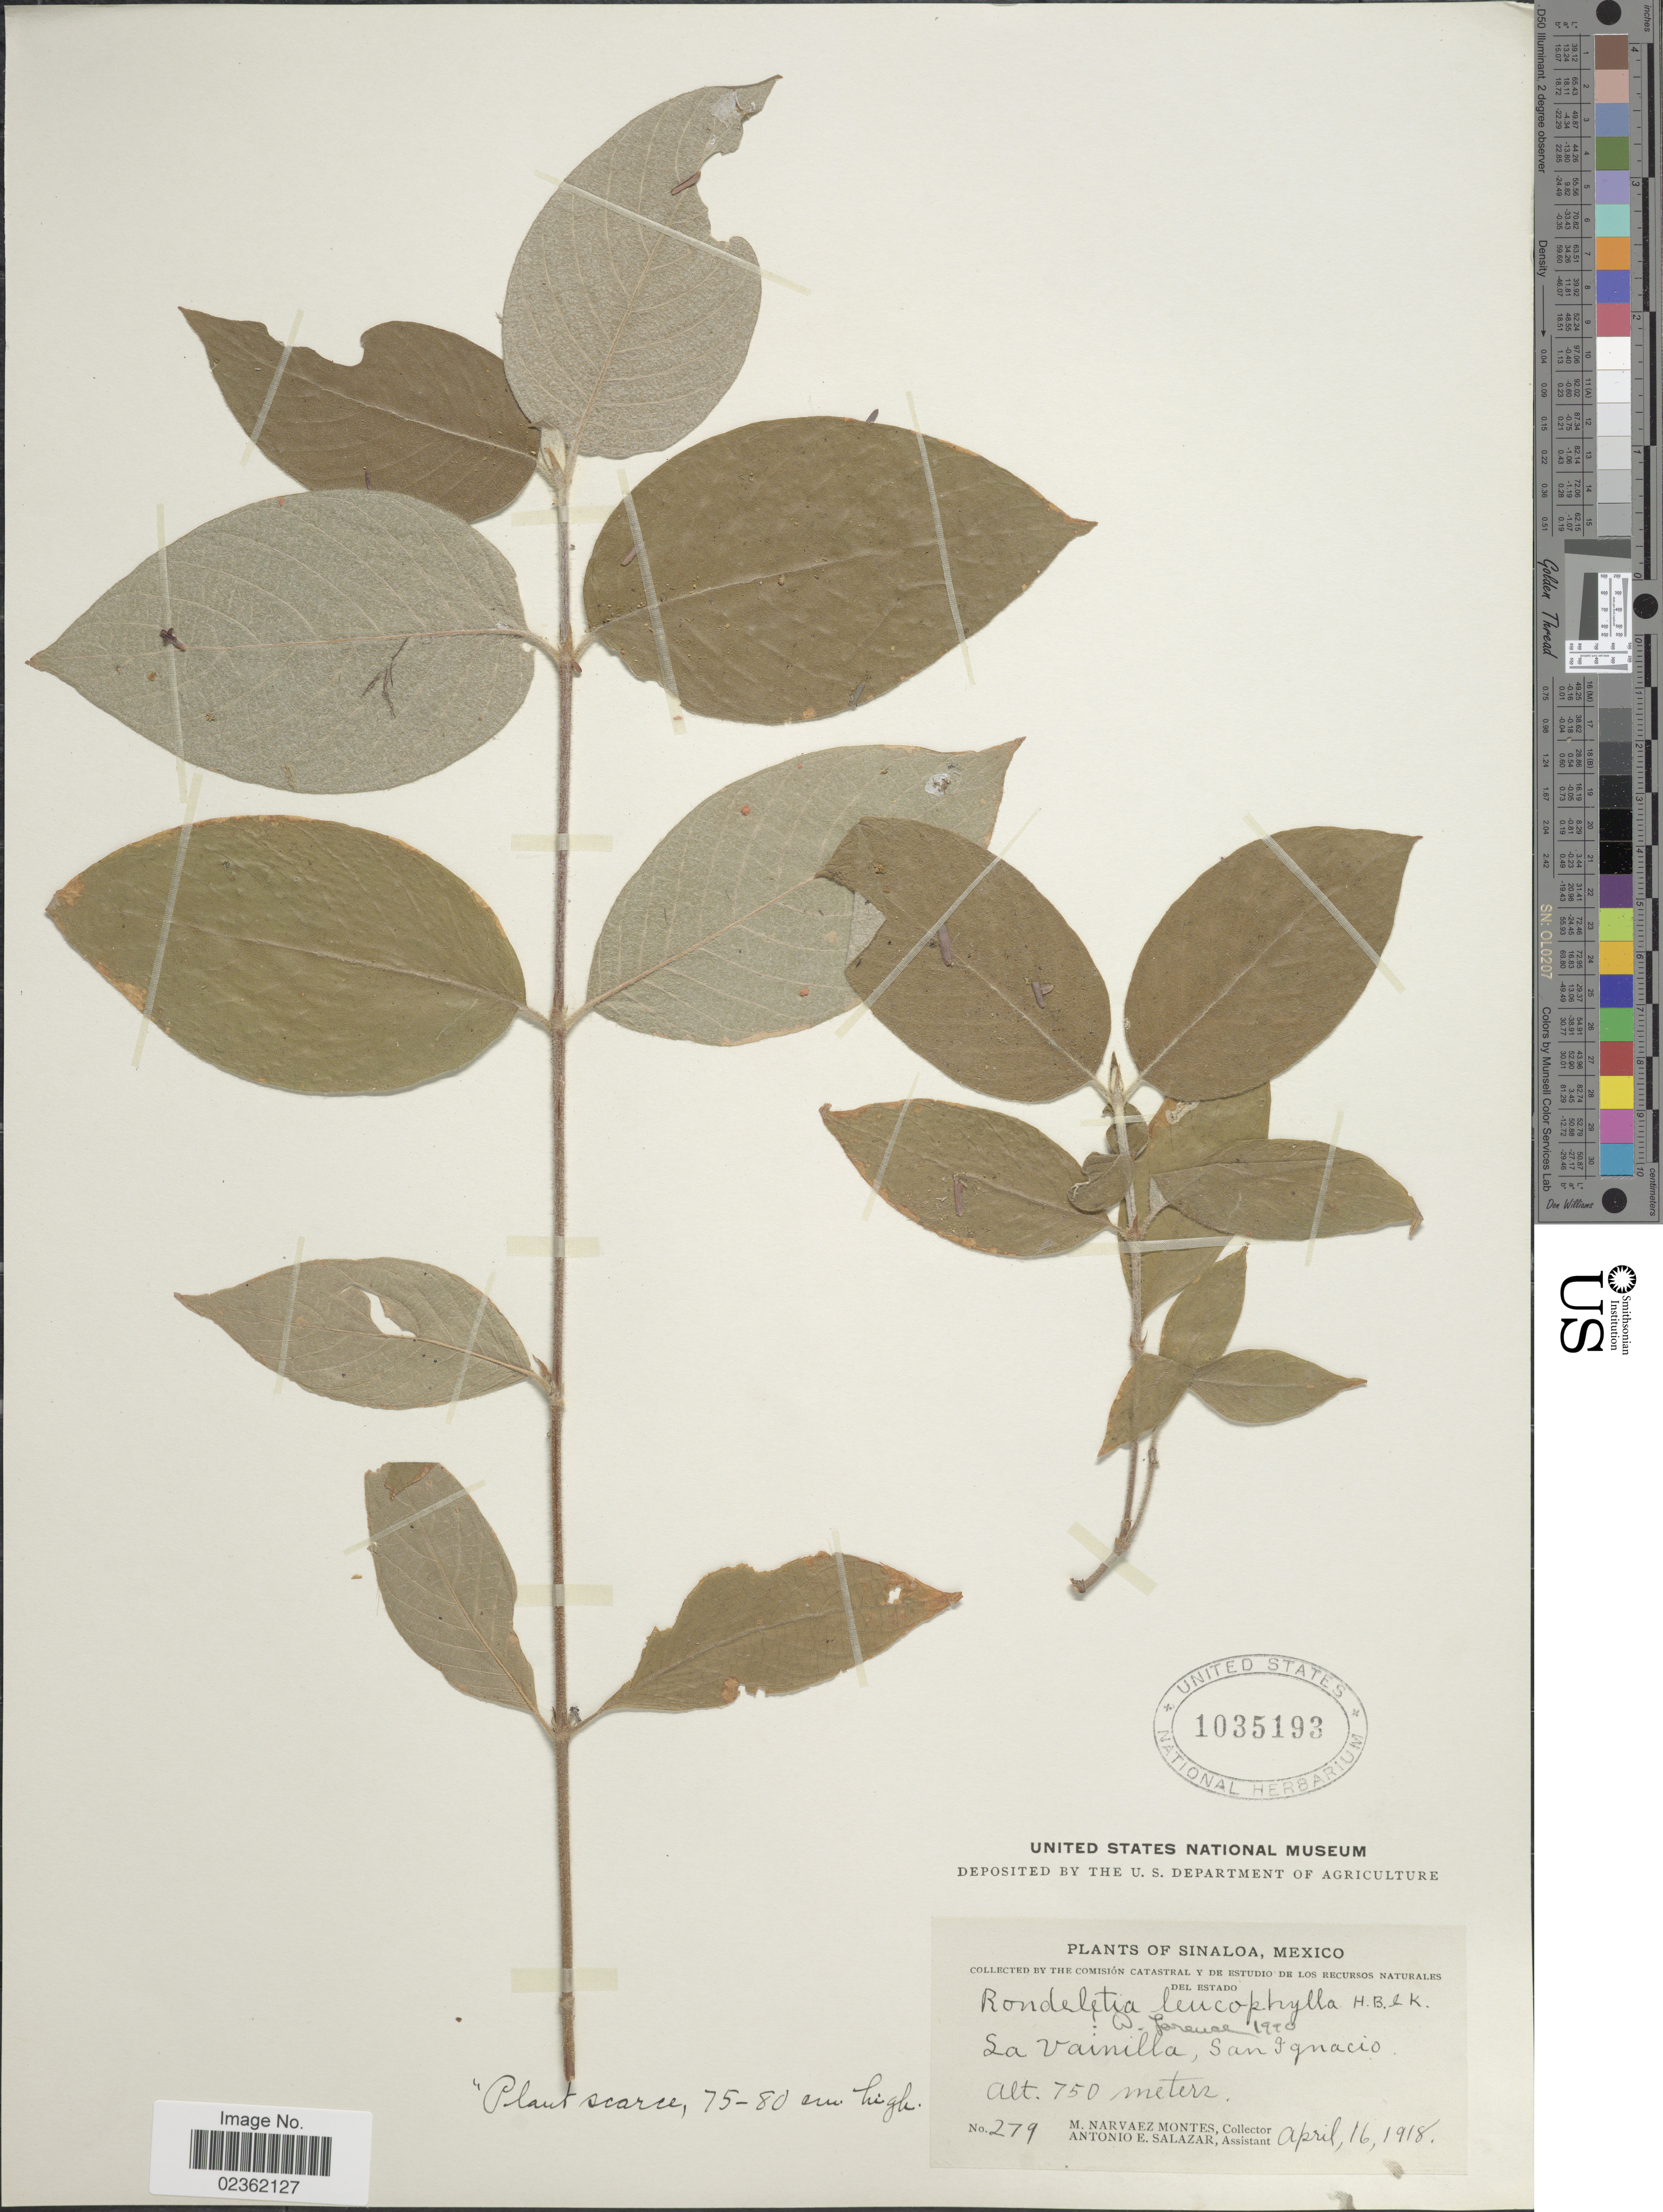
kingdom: Plantae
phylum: Tracheophyta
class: Magnoliopsida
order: Gentianales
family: Rubiaceae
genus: Rondeletia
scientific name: Rondeletia leucophylla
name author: Kunth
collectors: M. Narvaez-Montes & A. E. Salazar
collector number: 279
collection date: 1918-04-16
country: Mexico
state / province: Sinaloa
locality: La Vainilla, San Ignacio.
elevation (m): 750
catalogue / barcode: US 1035193